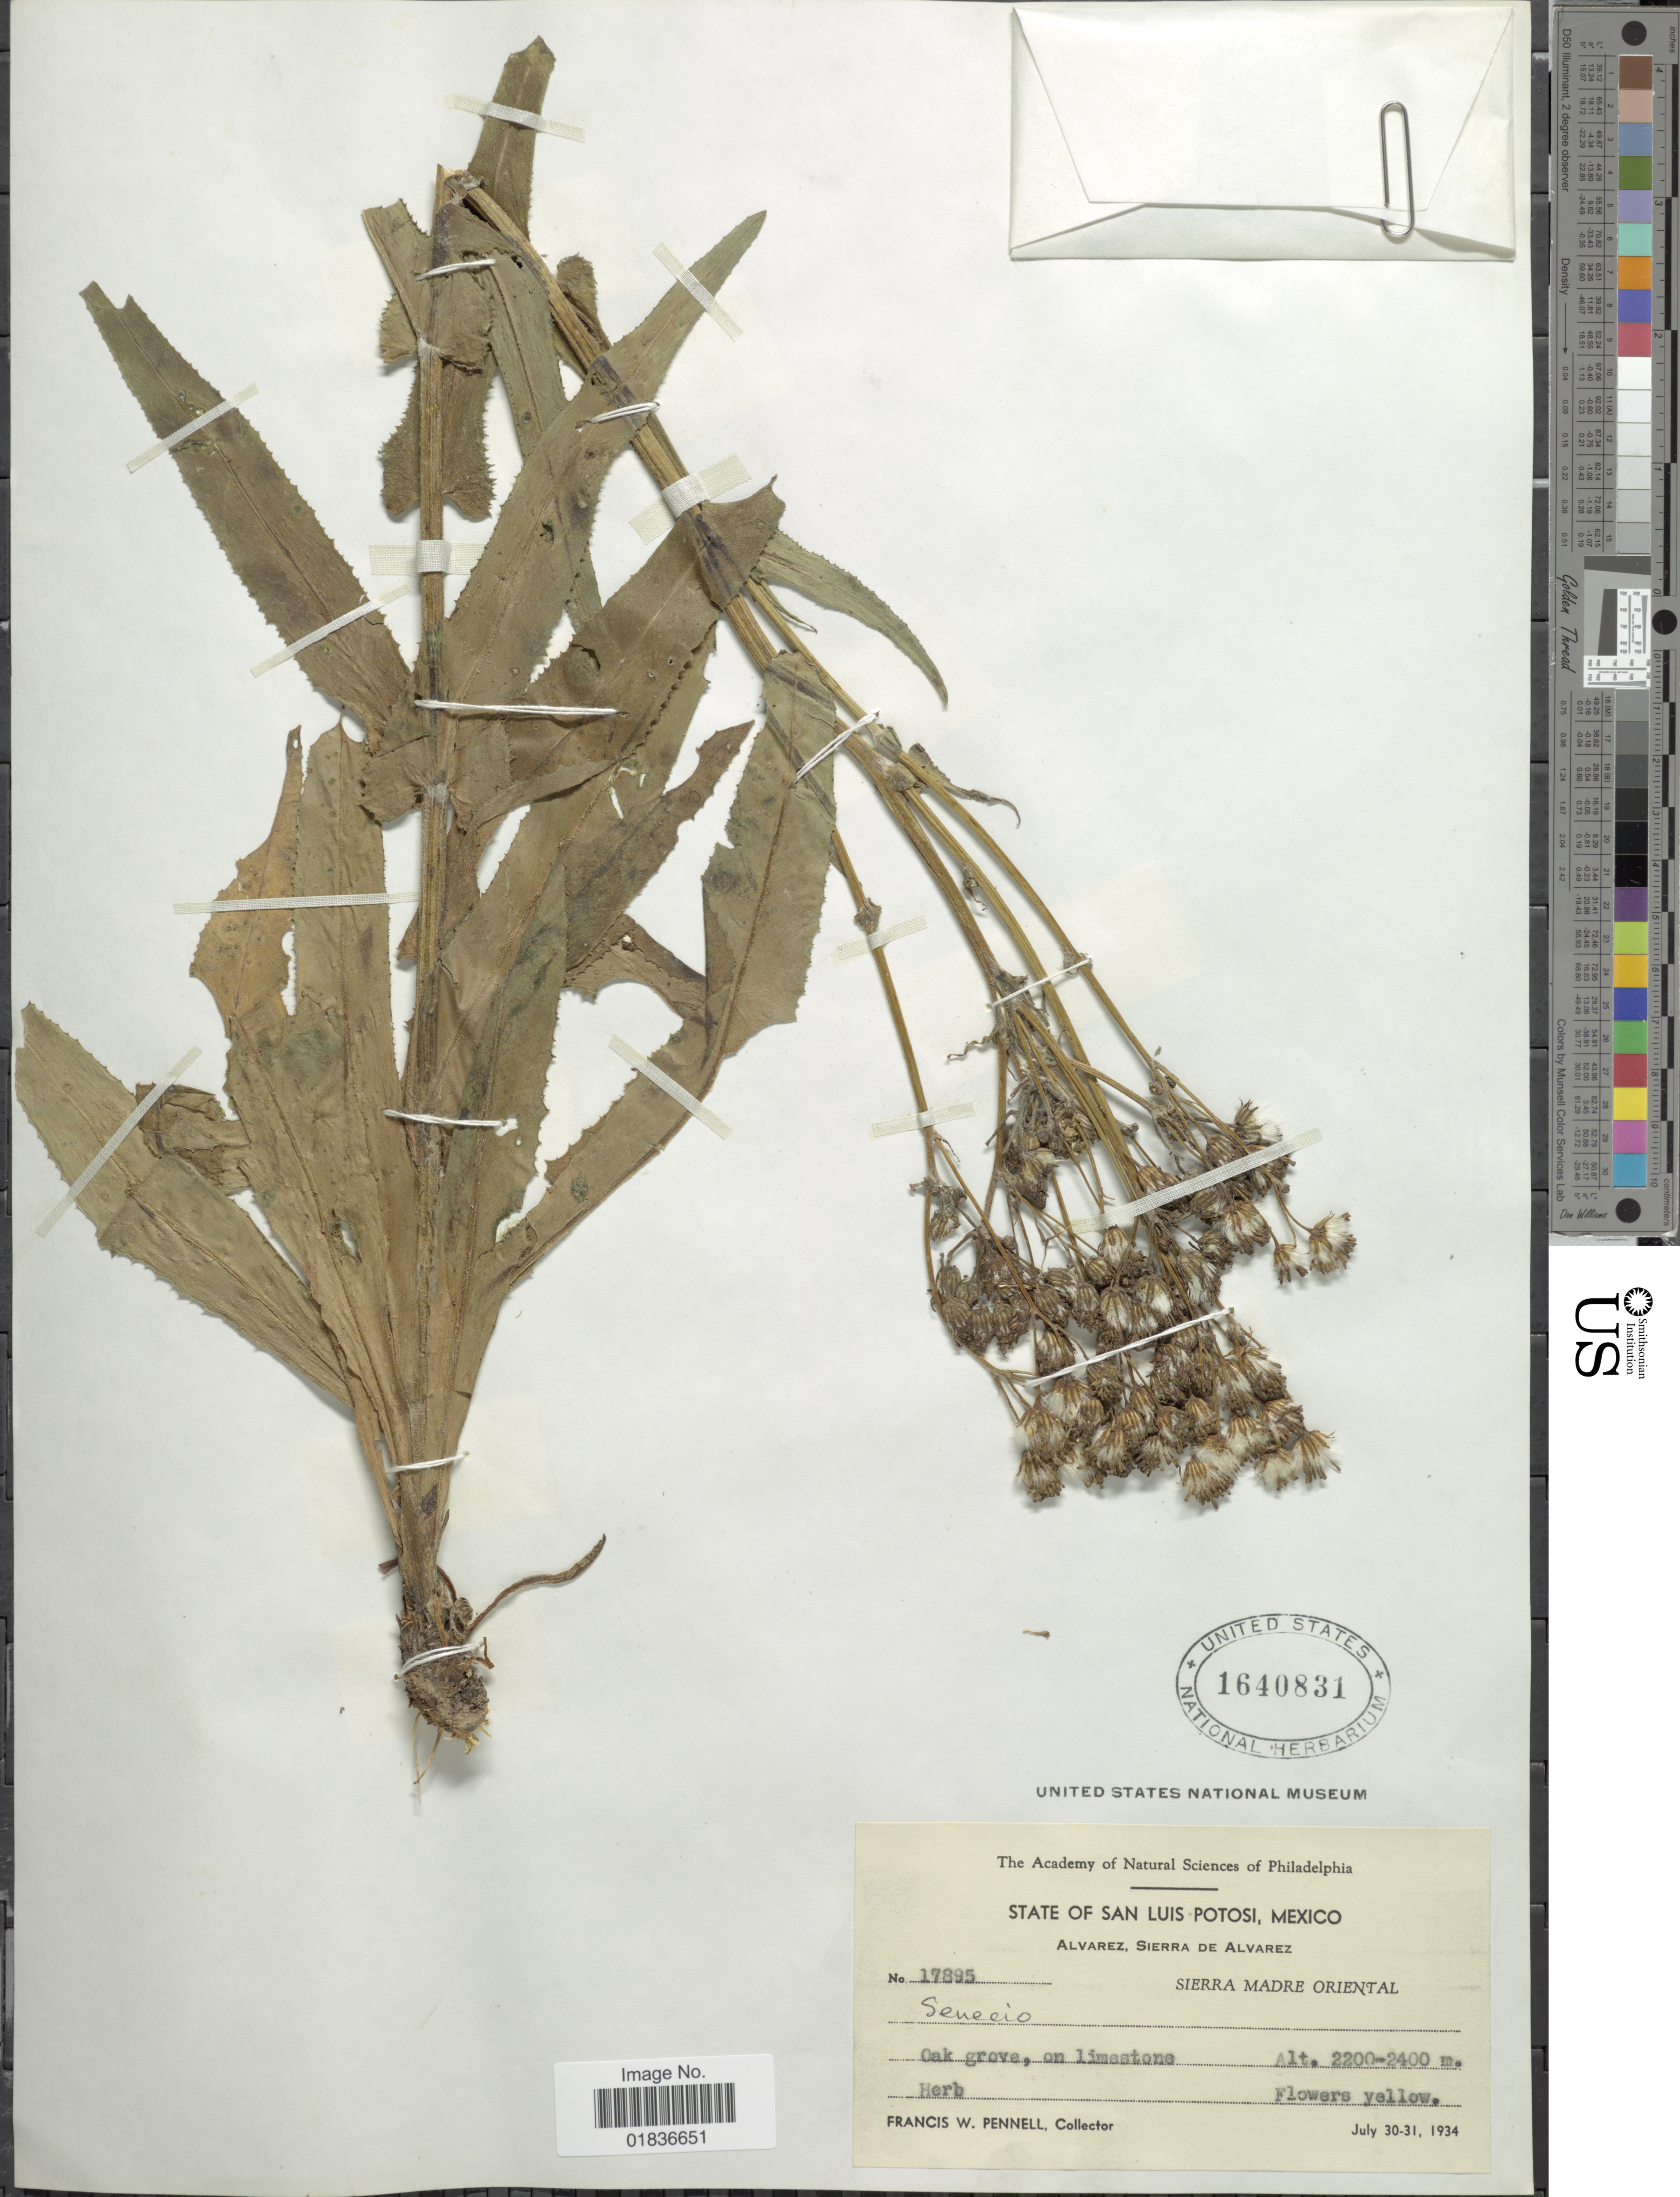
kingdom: Plantae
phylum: Tracheophyta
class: Magnoliopsida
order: Asterales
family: Asteraceae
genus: Senecio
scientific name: Senecio sp.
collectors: F. W. Pennell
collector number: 17895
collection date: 1934-07-30/1934-07-31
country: Mexico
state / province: San Luis Potosí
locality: State of San Luis Potosí. Alvarez, Sierra de Alvarez. Sierra Madre Oriental.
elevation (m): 2200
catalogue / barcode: US 1640831